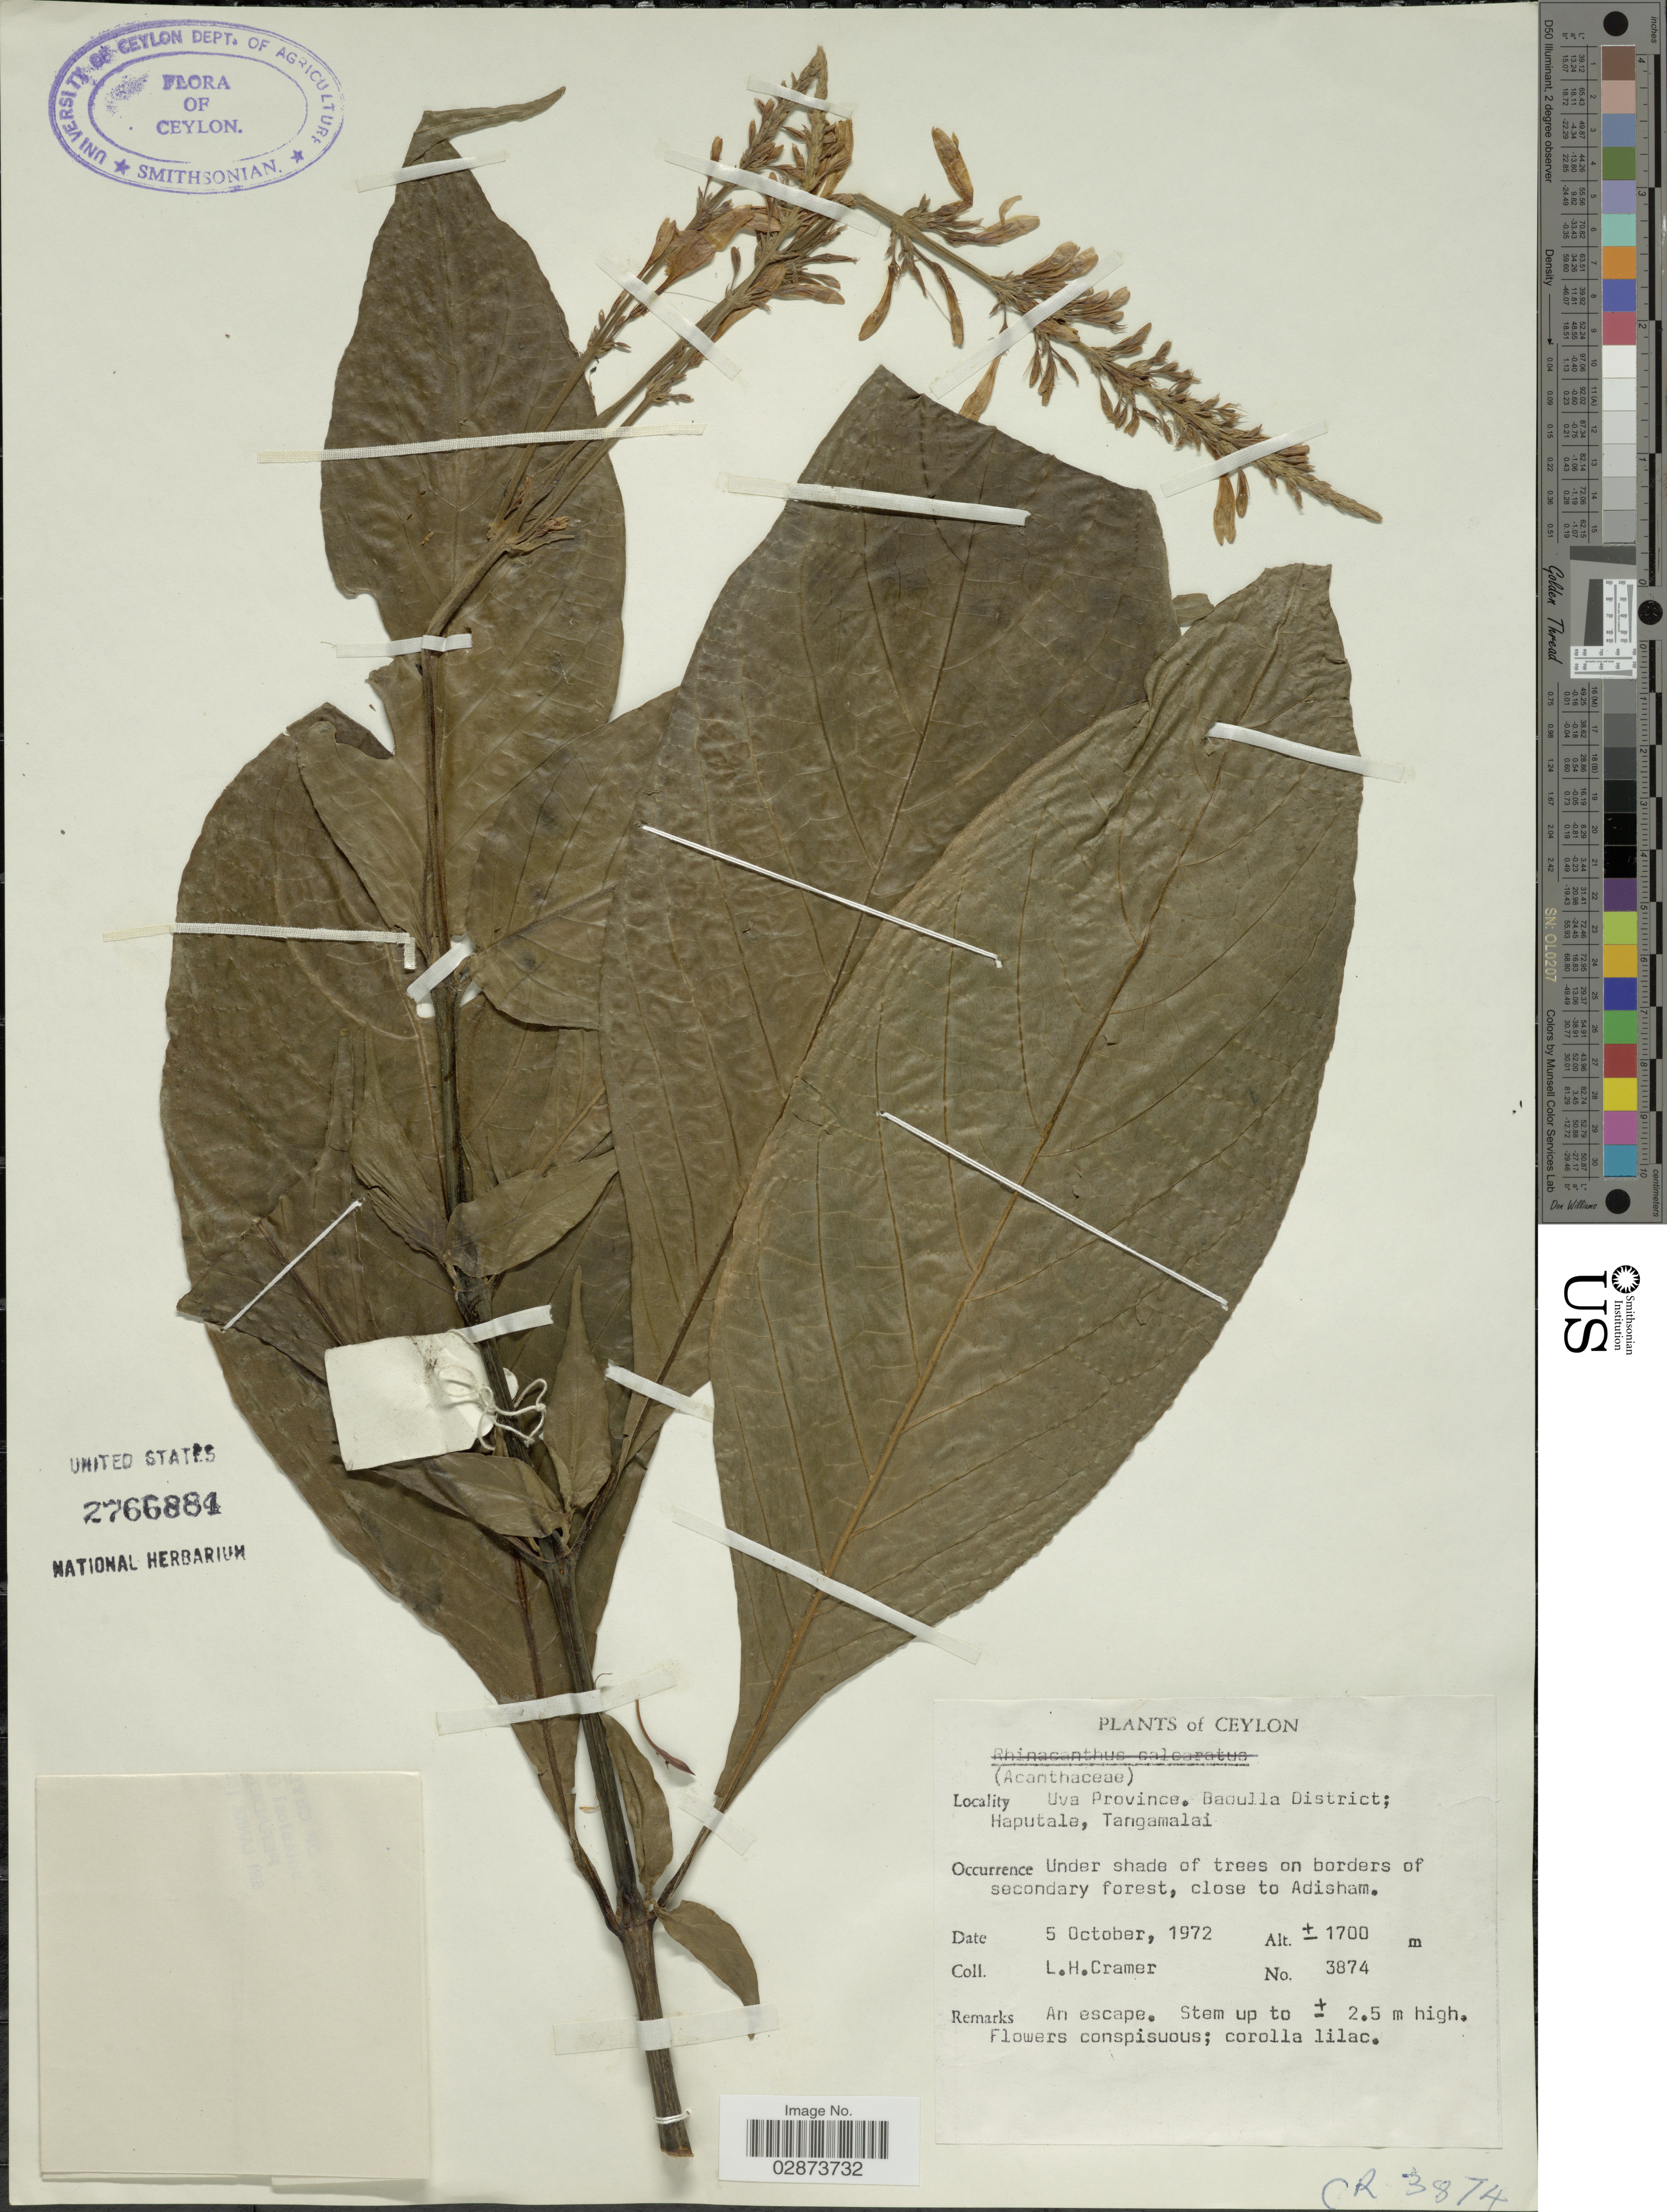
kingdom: Plantae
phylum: Tracheophyta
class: Magnoliopsida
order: Lamiales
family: Acanthaceae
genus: Odontonema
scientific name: Odontonema callistachyum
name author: (Schltdl. & Cham.) Kuntze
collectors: L. H. Cramer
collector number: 3874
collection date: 1972-10-05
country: Sri Lanka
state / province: Uva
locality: Uva Province. Badulla District; Haputale, Tangamalai.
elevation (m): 1700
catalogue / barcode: US 2766884